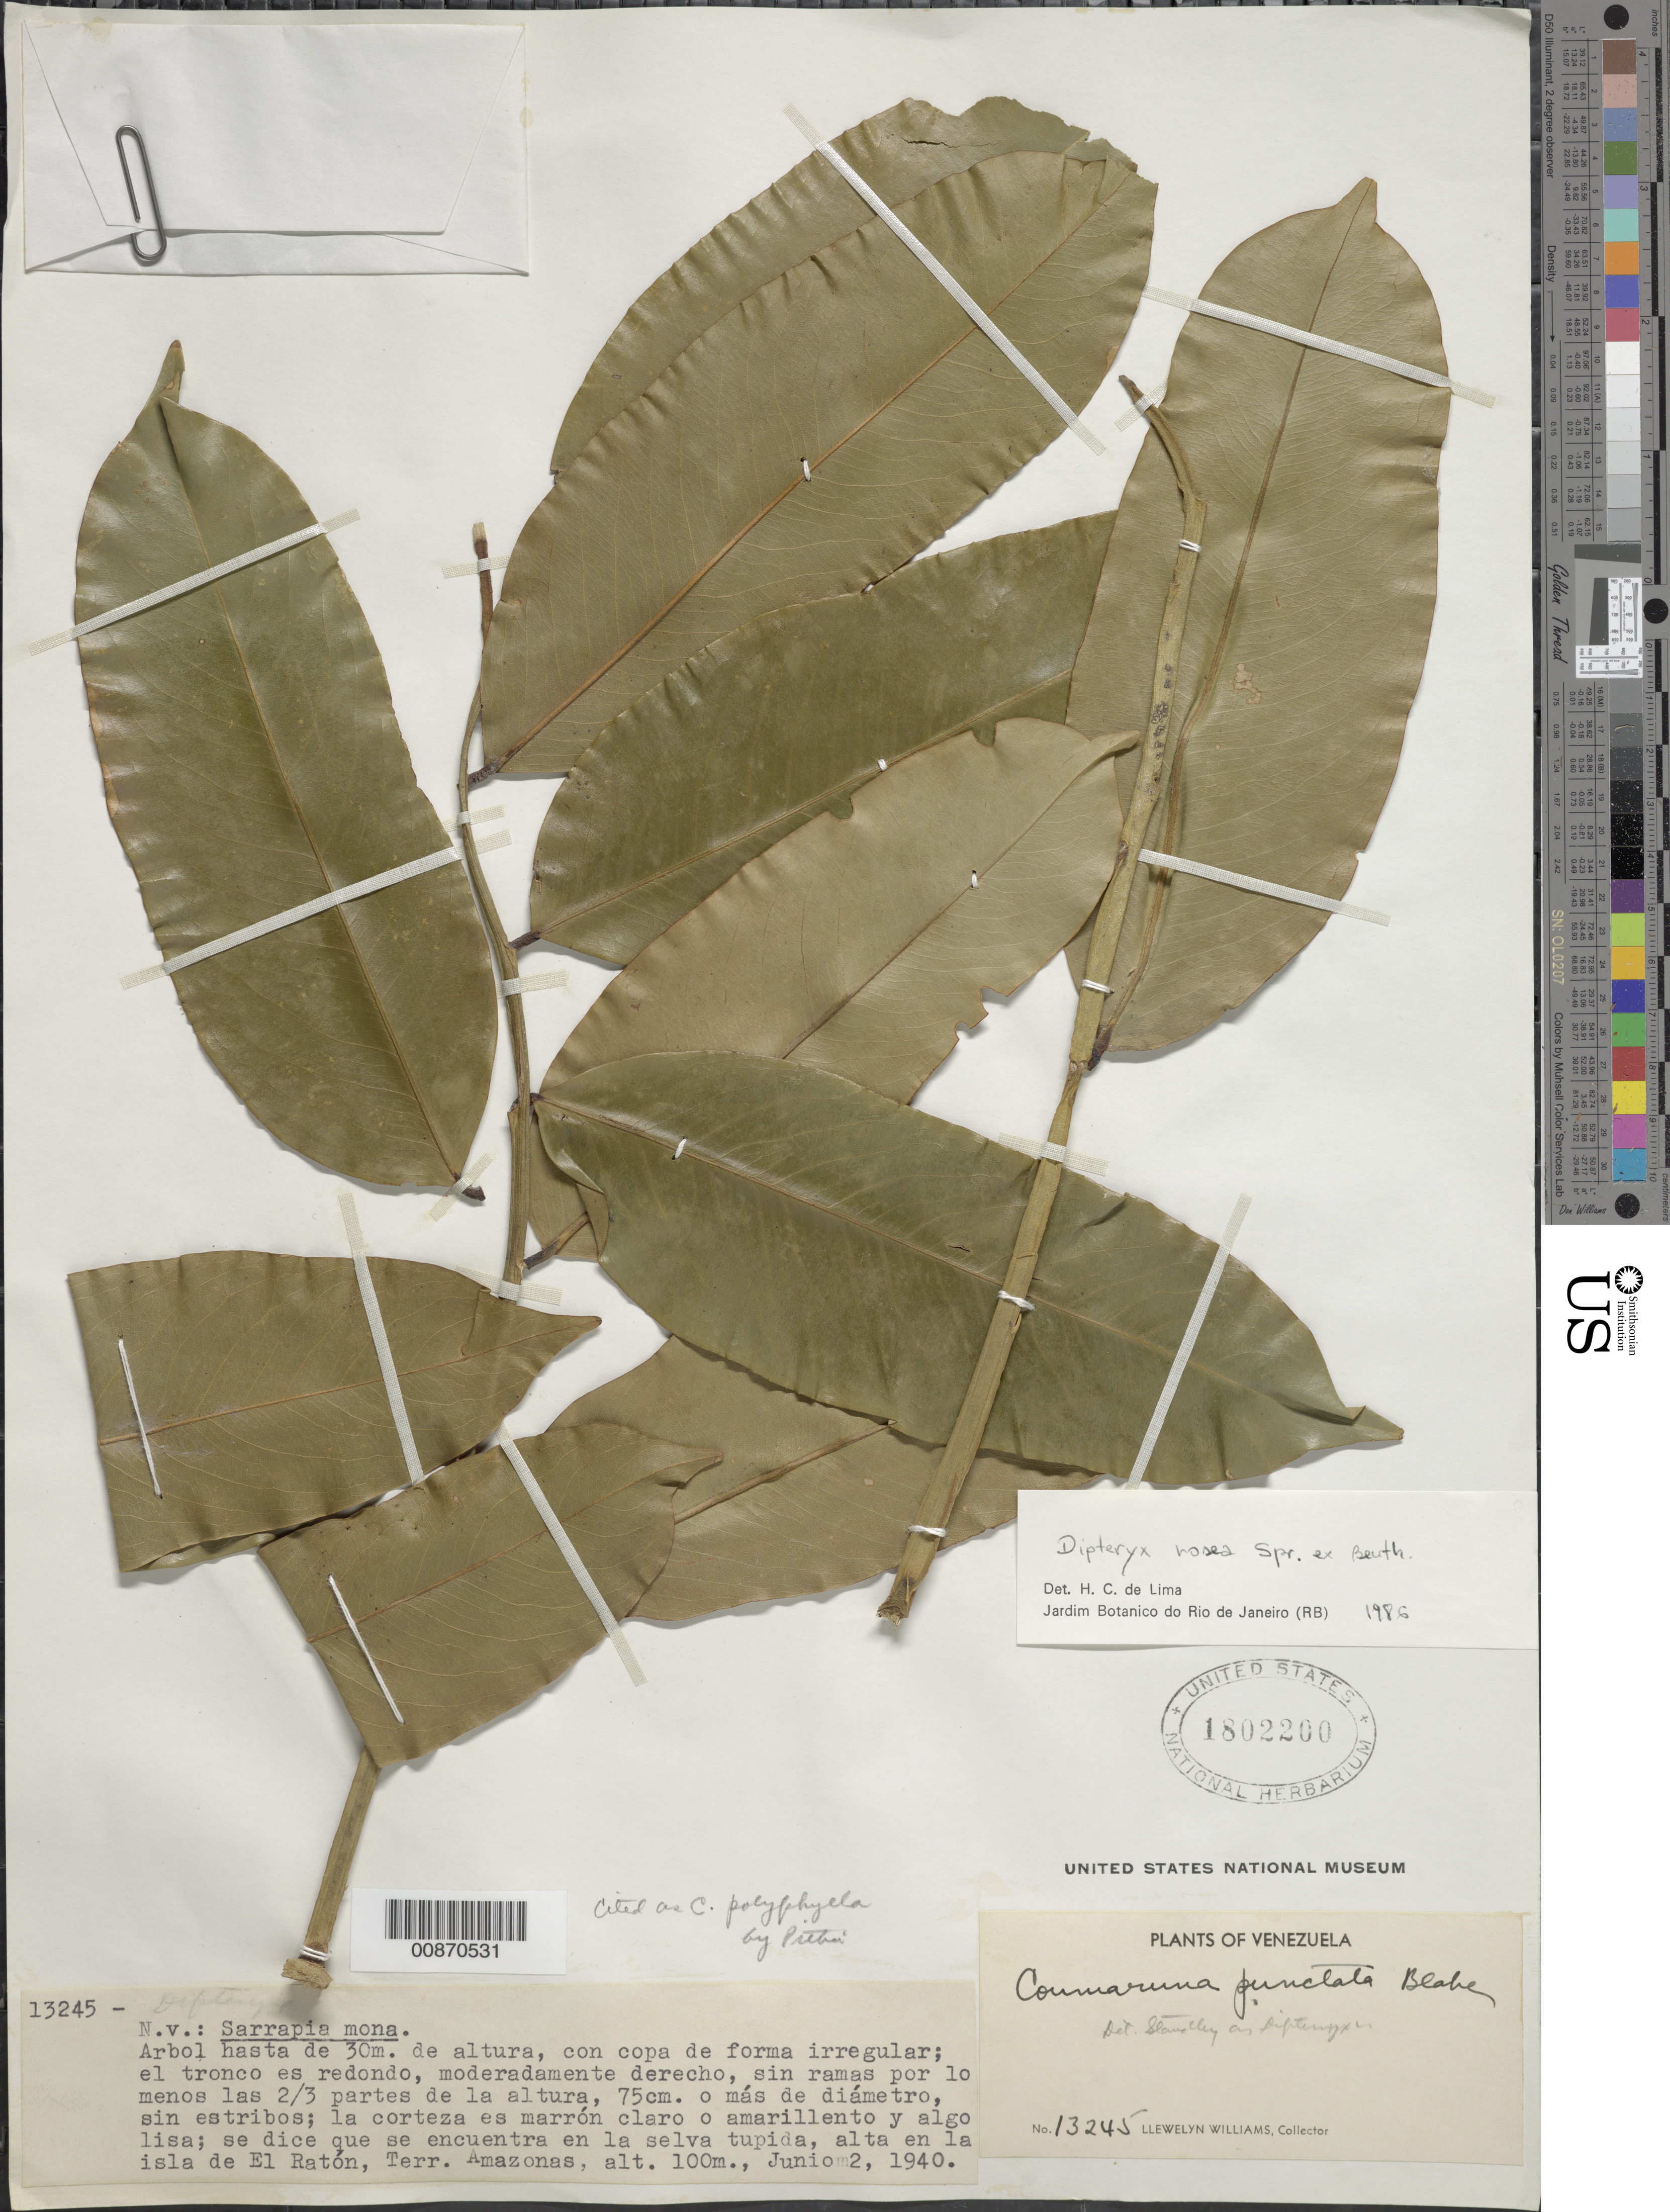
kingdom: Plantae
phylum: Tracheophyta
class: Magnoliopsida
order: Fabales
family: Fabaceae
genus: Dipteryx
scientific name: Dipteryx rosea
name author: Spruce ex Benth.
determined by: Lima, H. C. de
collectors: Ll. Williams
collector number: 13245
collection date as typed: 2-Jun-40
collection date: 1940-06-02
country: Venezuela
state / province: Amazonas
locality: El Ratón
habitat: Selva tupida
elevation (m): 100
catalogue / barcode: US 1802200